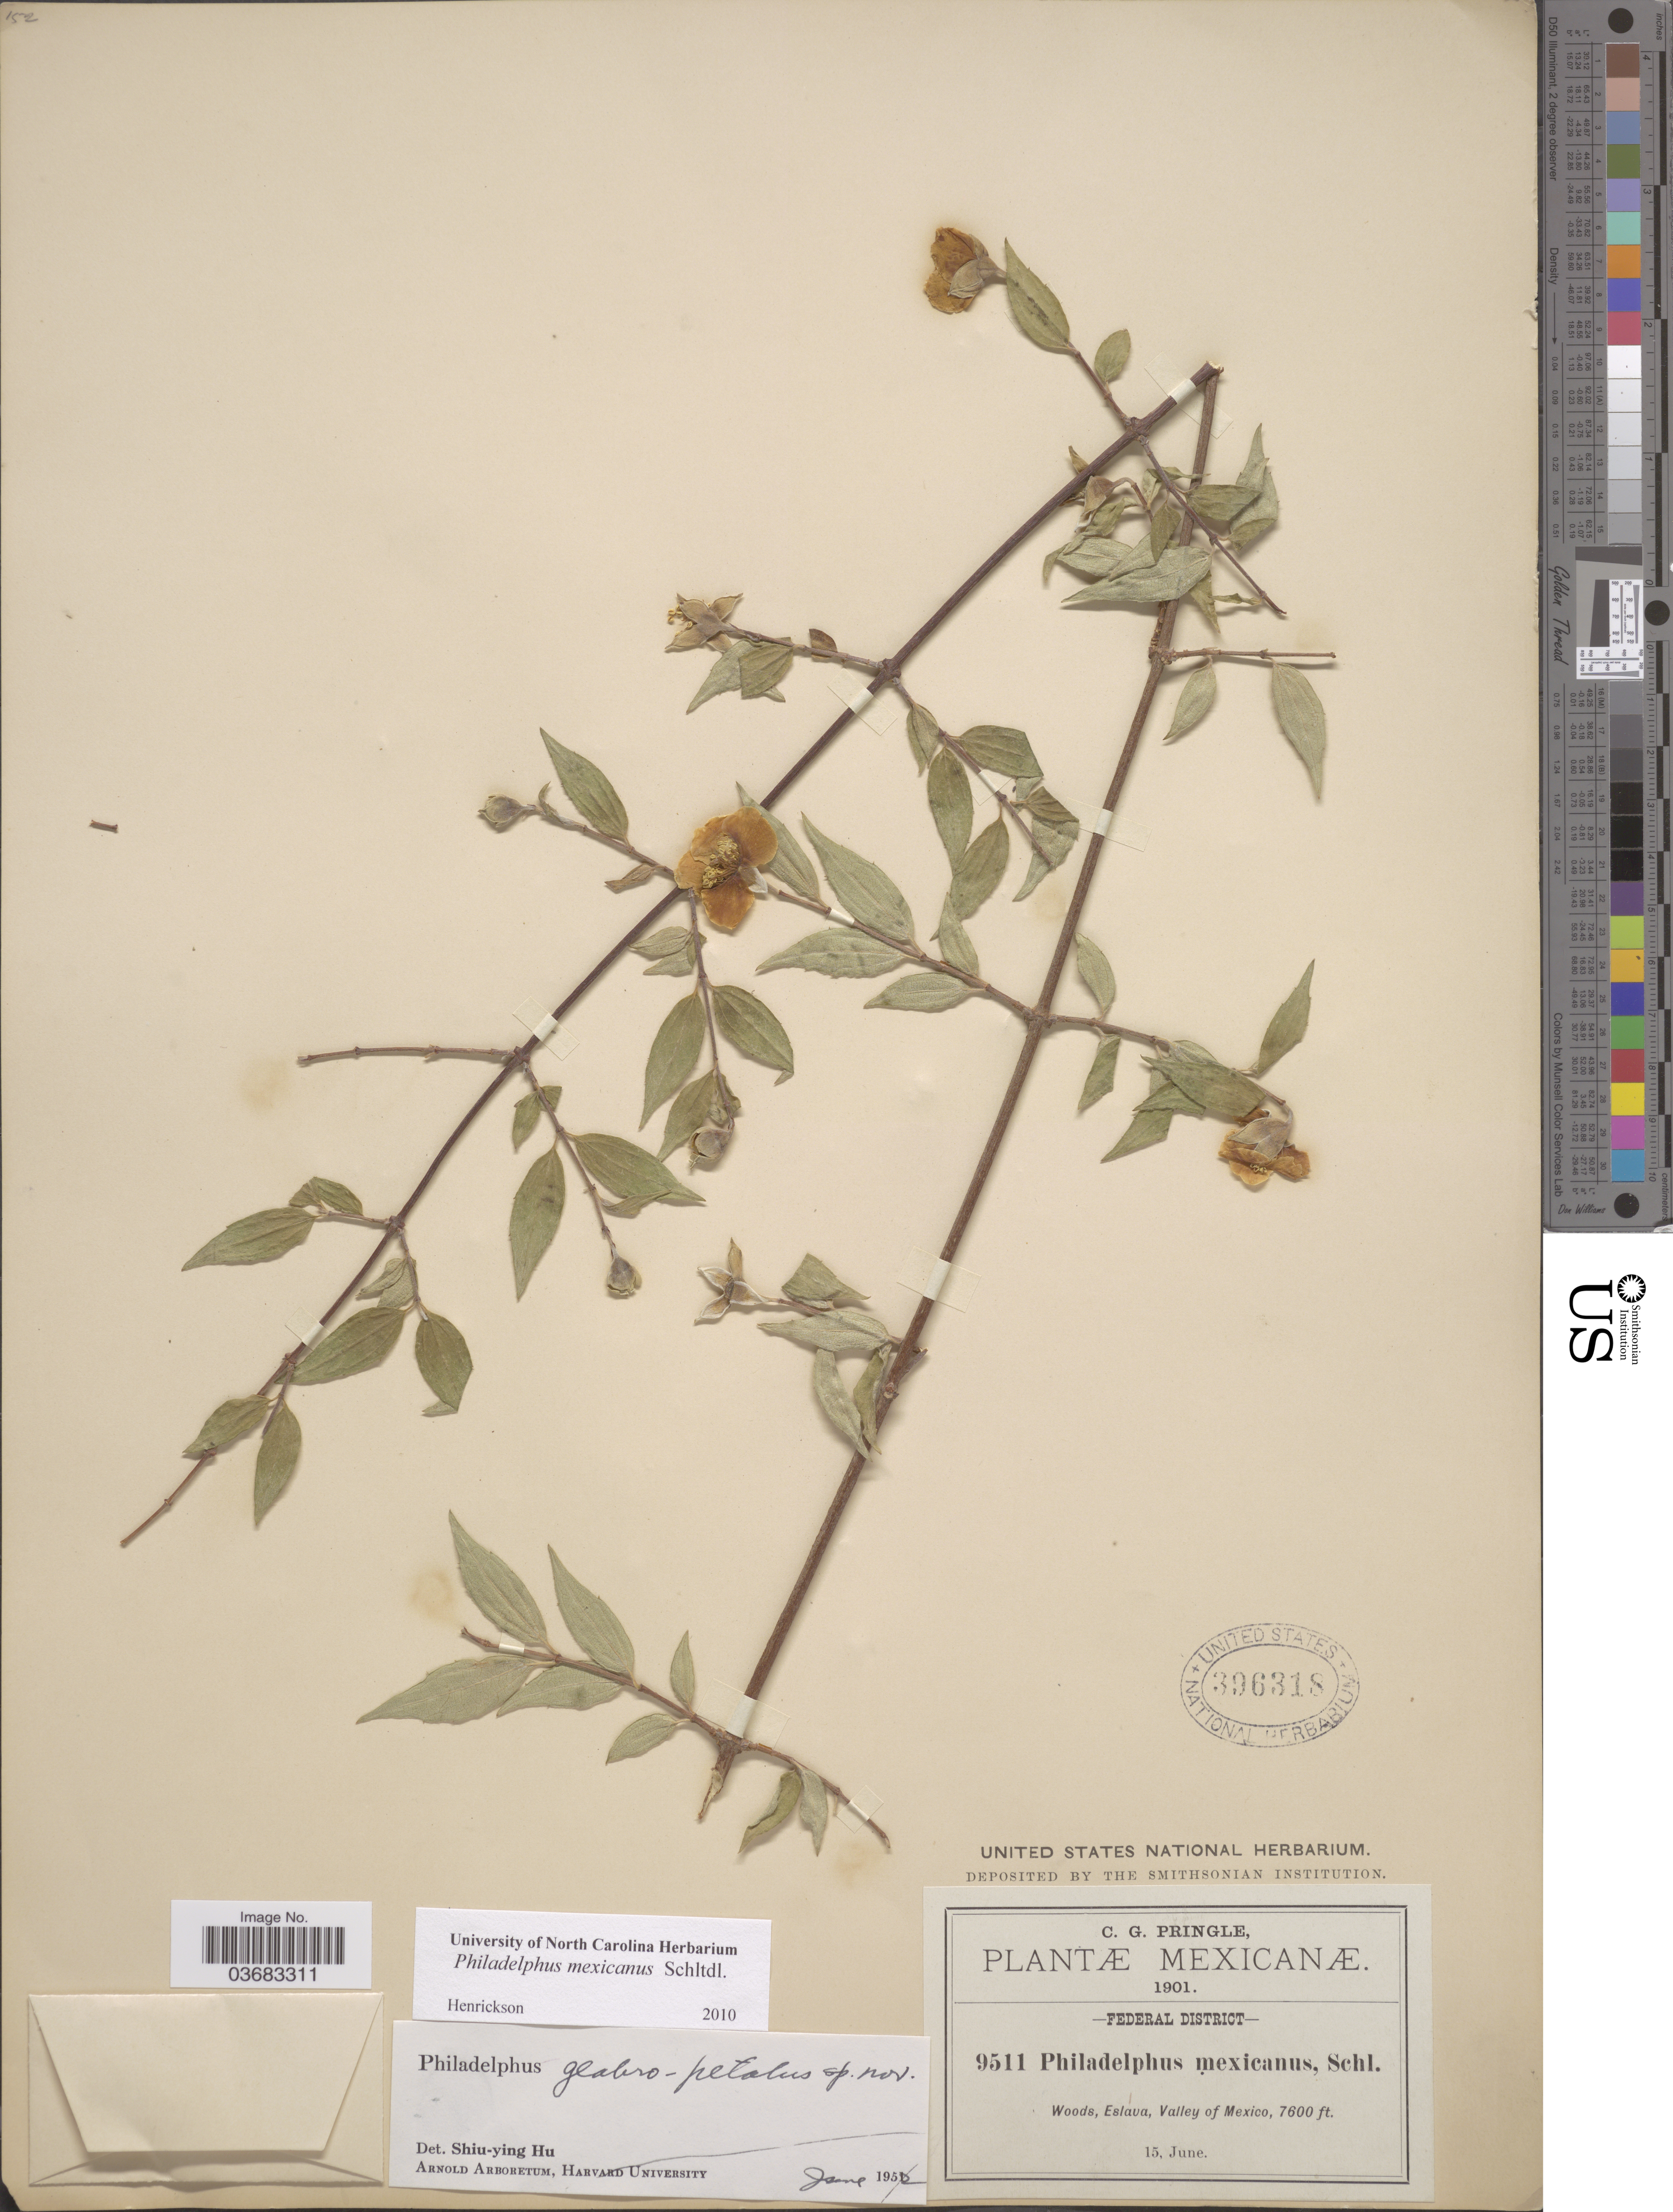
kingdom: Plantae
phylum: Tracheophyta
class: Magnoliopsida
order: Cornales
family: Hydrangeaceae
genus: Philadelphus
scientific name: Philadelphus mexicanus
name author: Schltdl.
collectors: C. G. Pringle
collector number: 9511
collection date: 1901-06-15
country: Mexico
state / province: Distrito Federal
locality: Federal District. Woods, Eslava, Valley of Mexico.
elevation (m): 2316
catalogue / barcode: US 396318